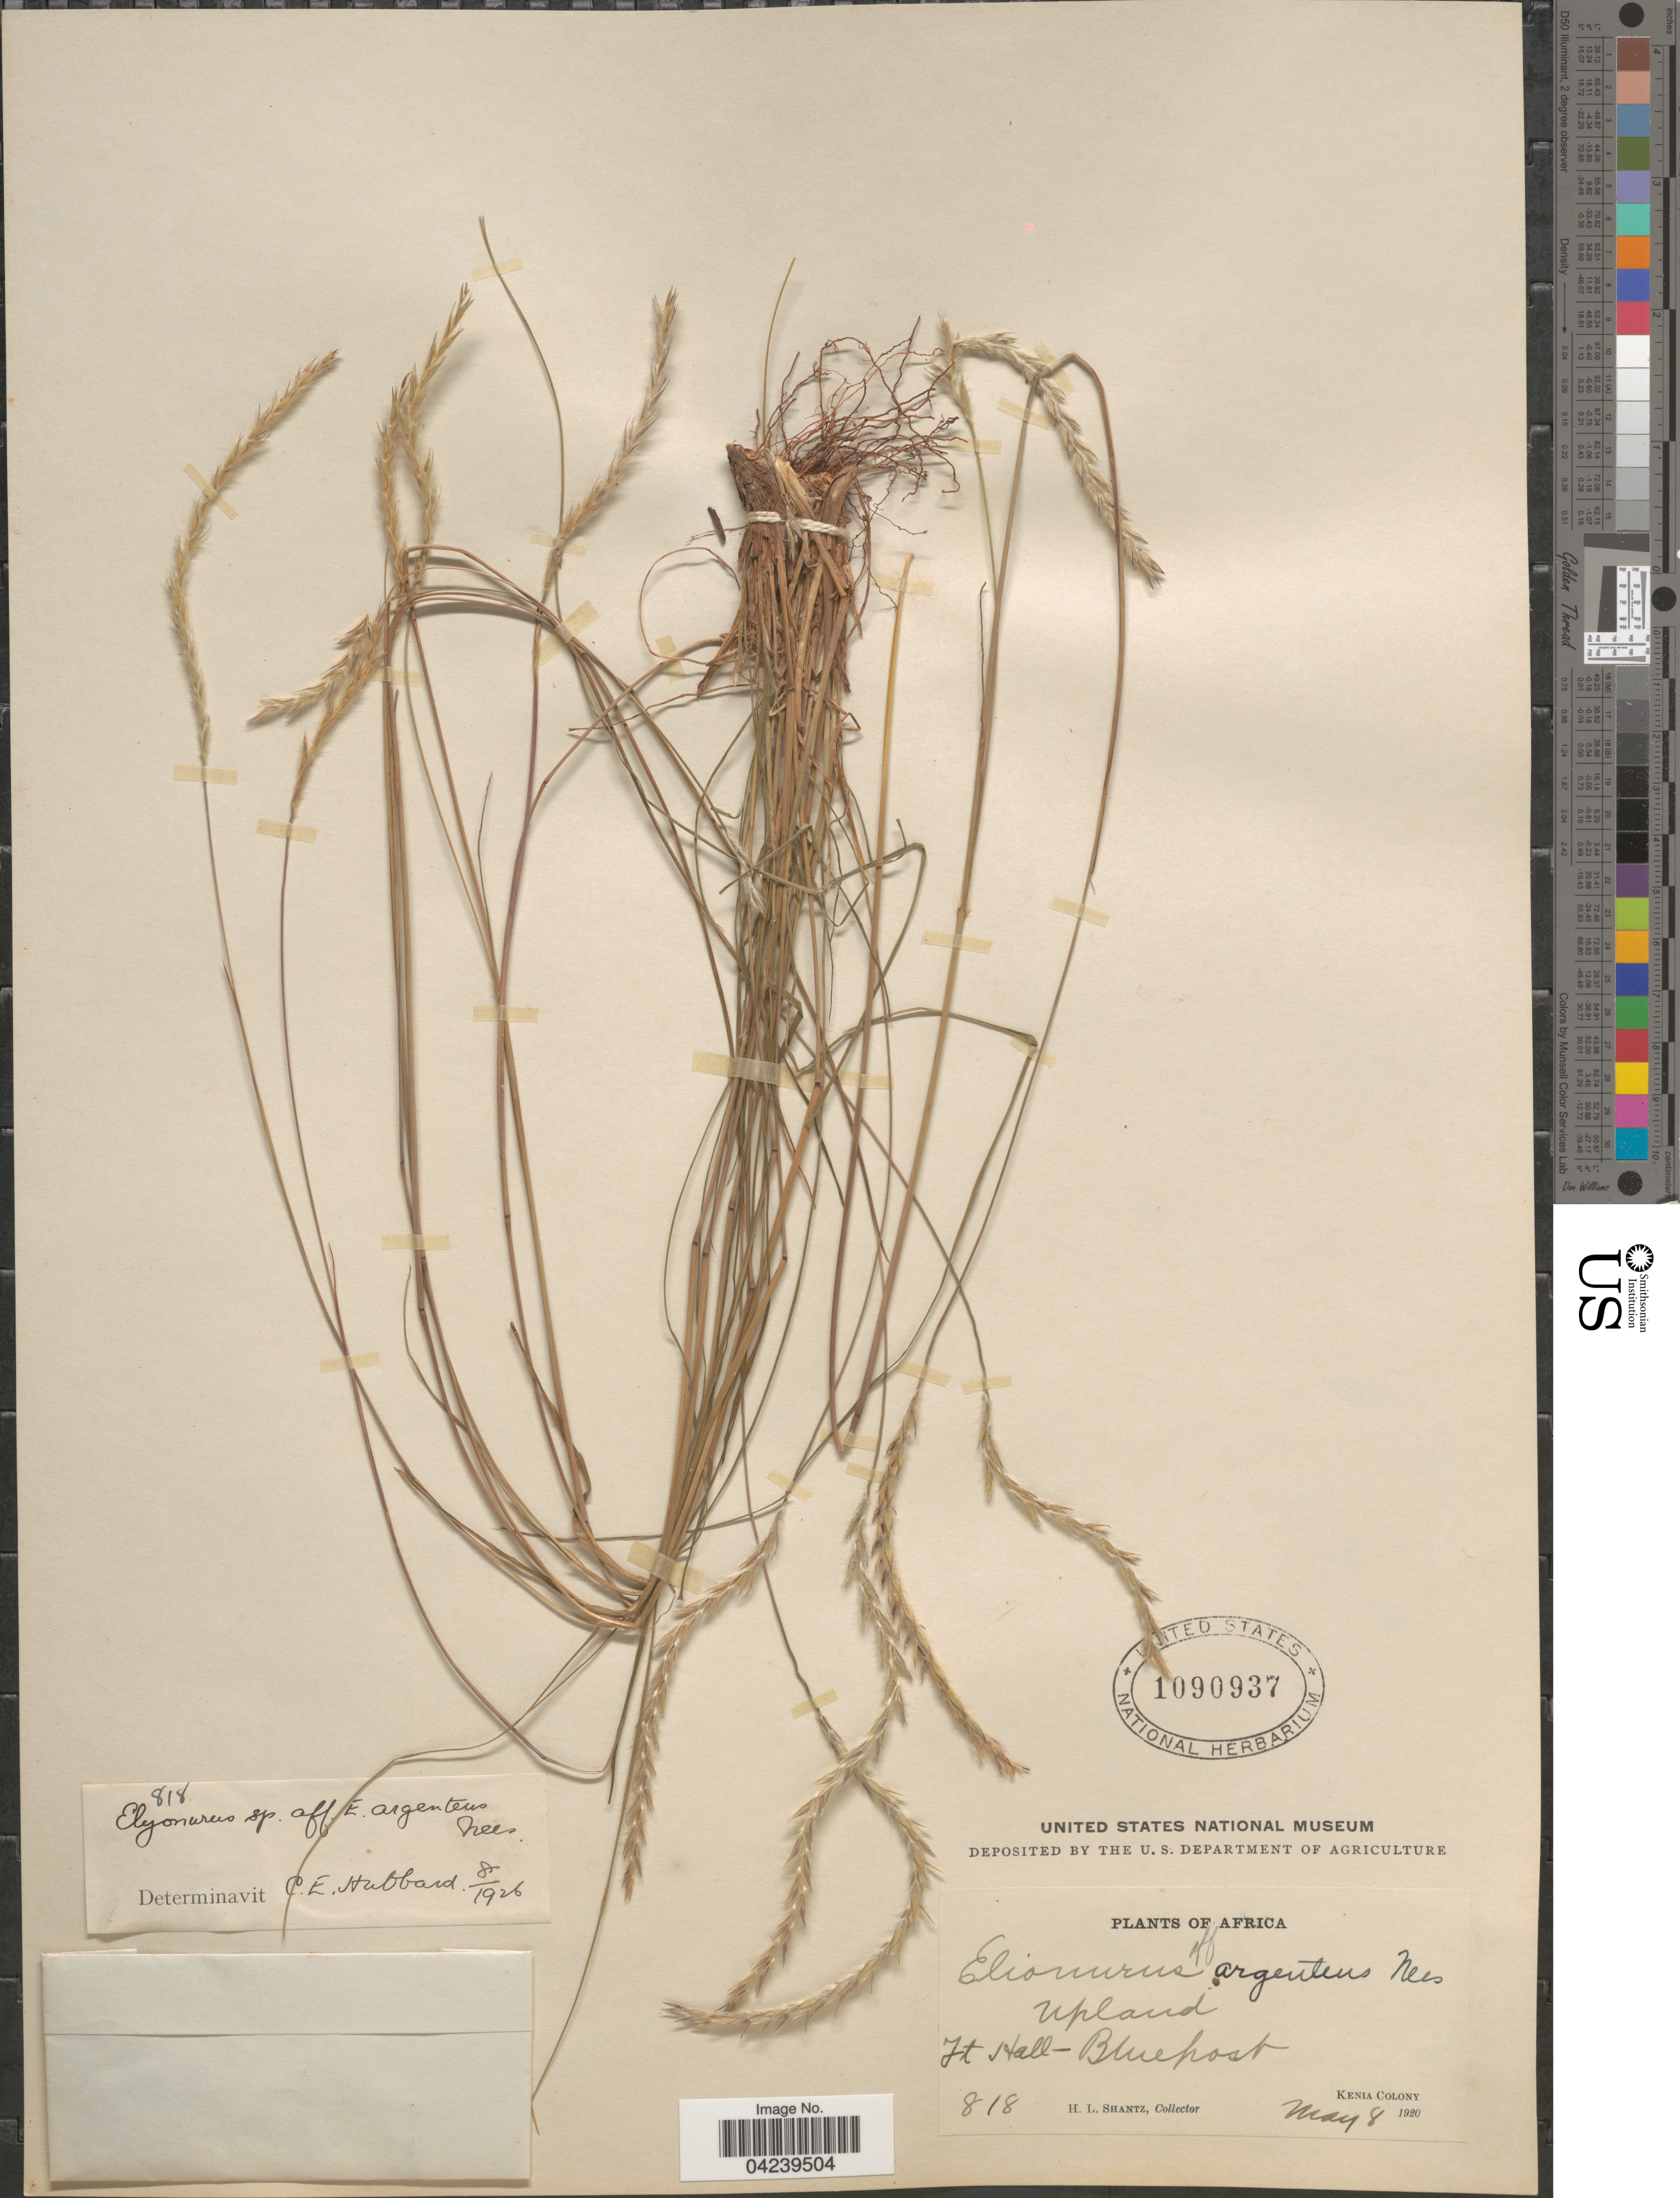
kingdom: Plantae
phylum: Tracheophyta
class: Liliopsida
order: Poales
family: Poaceae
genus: Elionurus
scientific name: Elionurus muticus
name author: (Spreng.) Kuntze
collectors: H. Shantz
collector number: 818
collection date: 1920-05-08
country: Kenya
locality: Upland. Ft Hall - Blueport. Kenia Colony.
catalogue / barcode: US 1090937